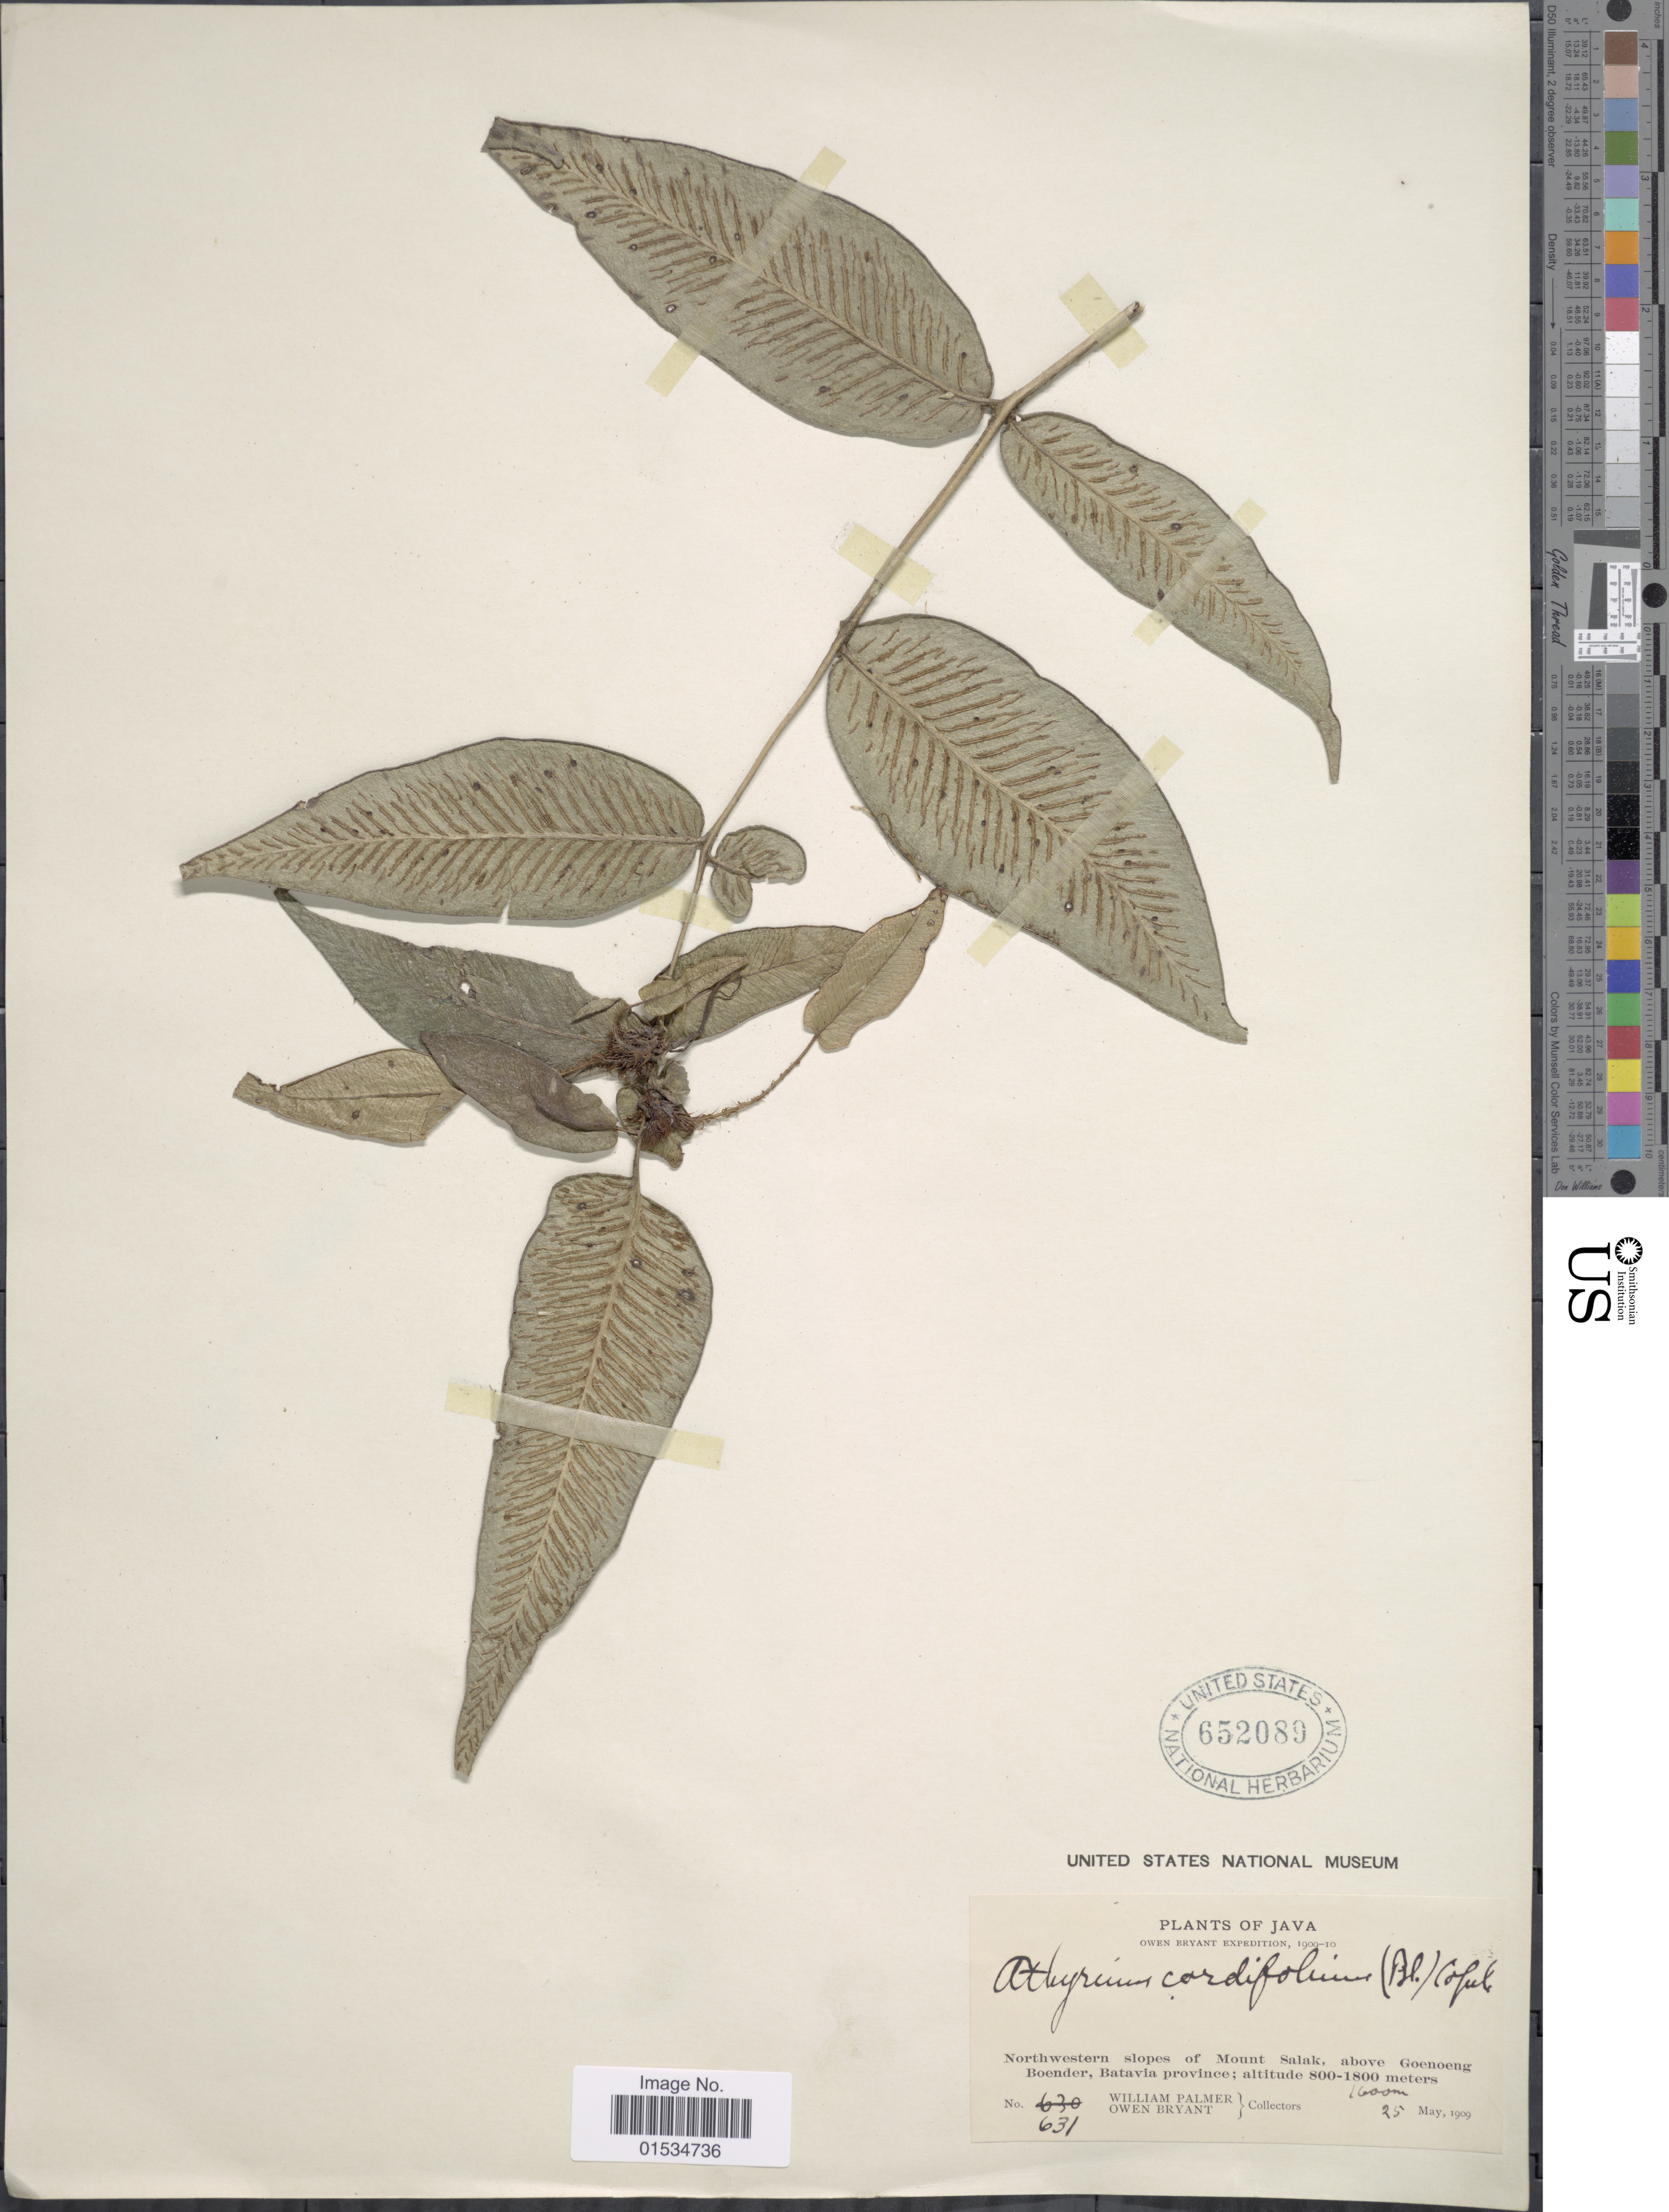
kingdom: Plantae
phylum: Tracheophyta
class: Polypodiopsida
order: Polypodiales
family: Athyriaceae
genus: Diplazium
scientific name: Diplazium cordifolium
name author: Blume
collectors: W. Palmer & O. Bryant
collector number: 631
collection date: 1909-05-25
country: Indonesia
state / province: Java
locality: Northwestern slopes of Mount Salak, above Goengoeng Boender, Batavia Province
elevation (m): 1600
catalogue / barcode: US 652089